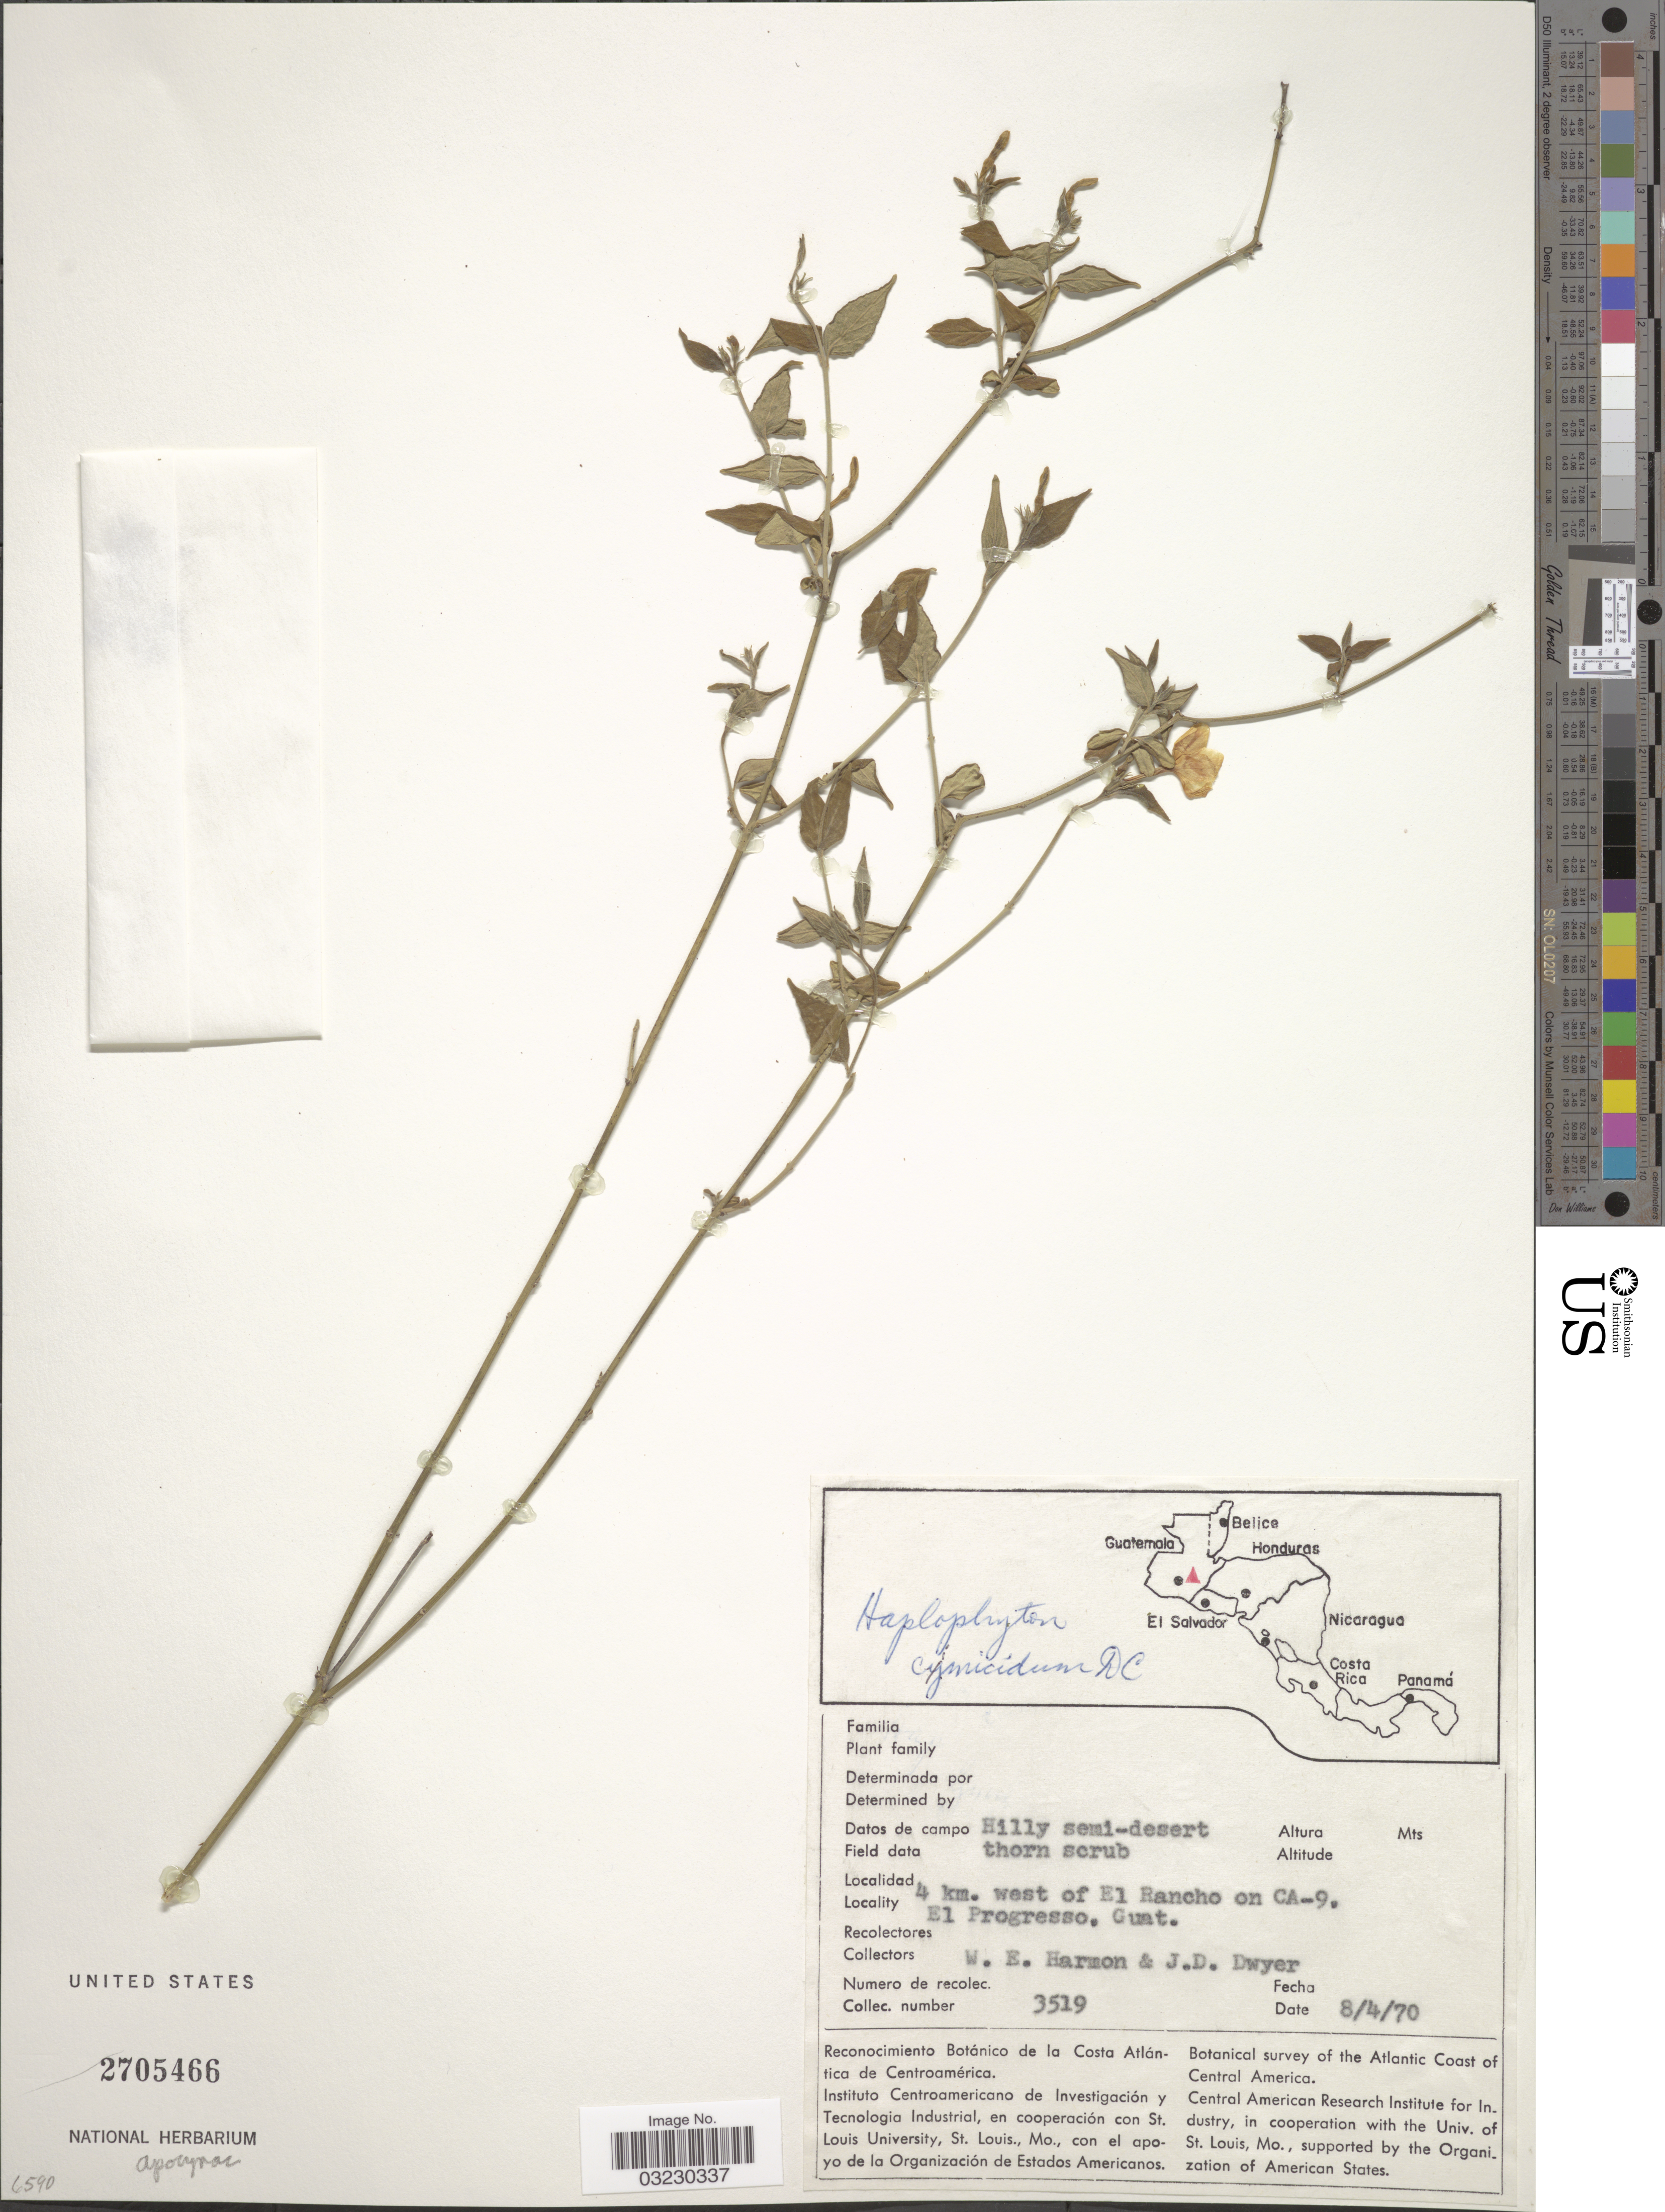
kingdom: Plantae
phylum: Tracheophyta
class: Magnoliopsida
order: Gentianales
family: Apocynaceae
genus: Haplophyton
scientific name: Haplophyton cimicidum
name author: A. DC.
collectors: W. E. Harmon & J. D. Dwyer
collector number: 3519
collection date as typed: Transcribed d/m/y: 8/4/70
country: Guatemala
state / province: El Progreso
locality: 4 km. west of El Rancho on CA-9. El Progresso, Guat.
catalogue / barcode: US 2705466